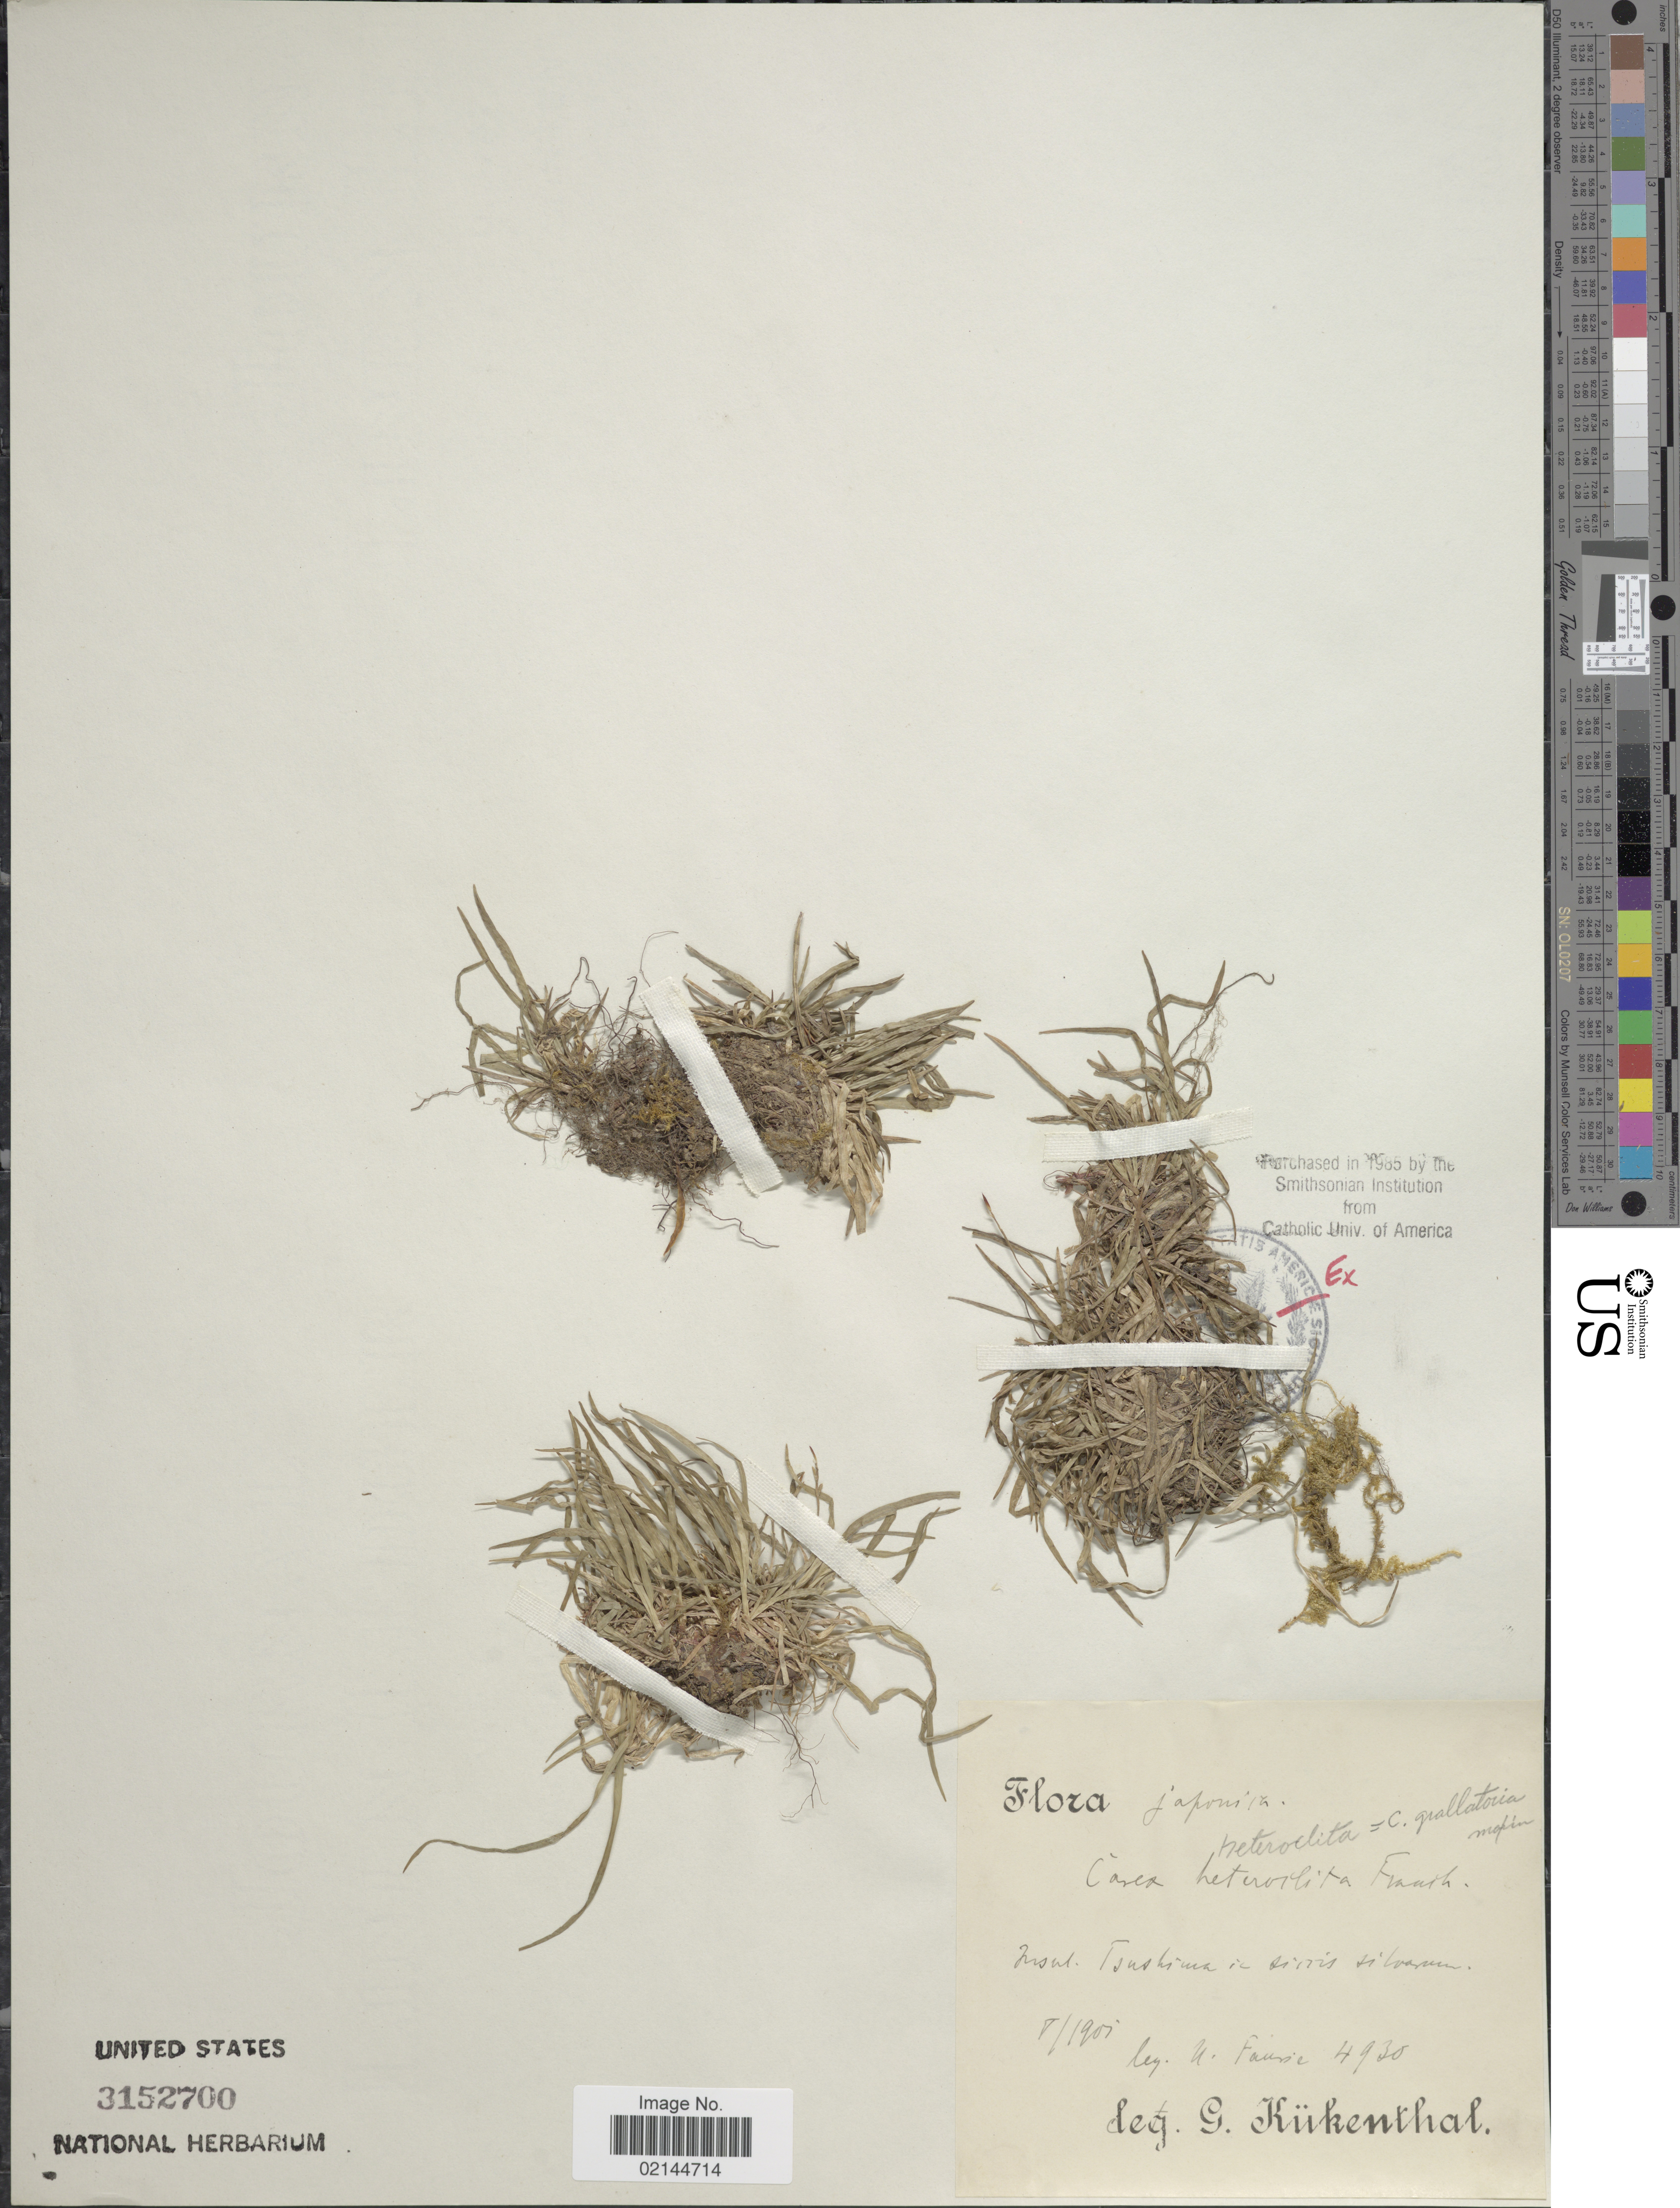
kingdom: Plantae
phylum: Tracheophyta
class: Liliopsida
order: Poales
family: Cyperaceae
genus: Carex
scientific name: Carex heteroclita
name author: Franch.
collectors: U. Faurie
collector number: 4930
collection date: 1901-05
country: Japan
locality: Tsushima in siccis silvarum.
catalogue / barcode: US 3152700